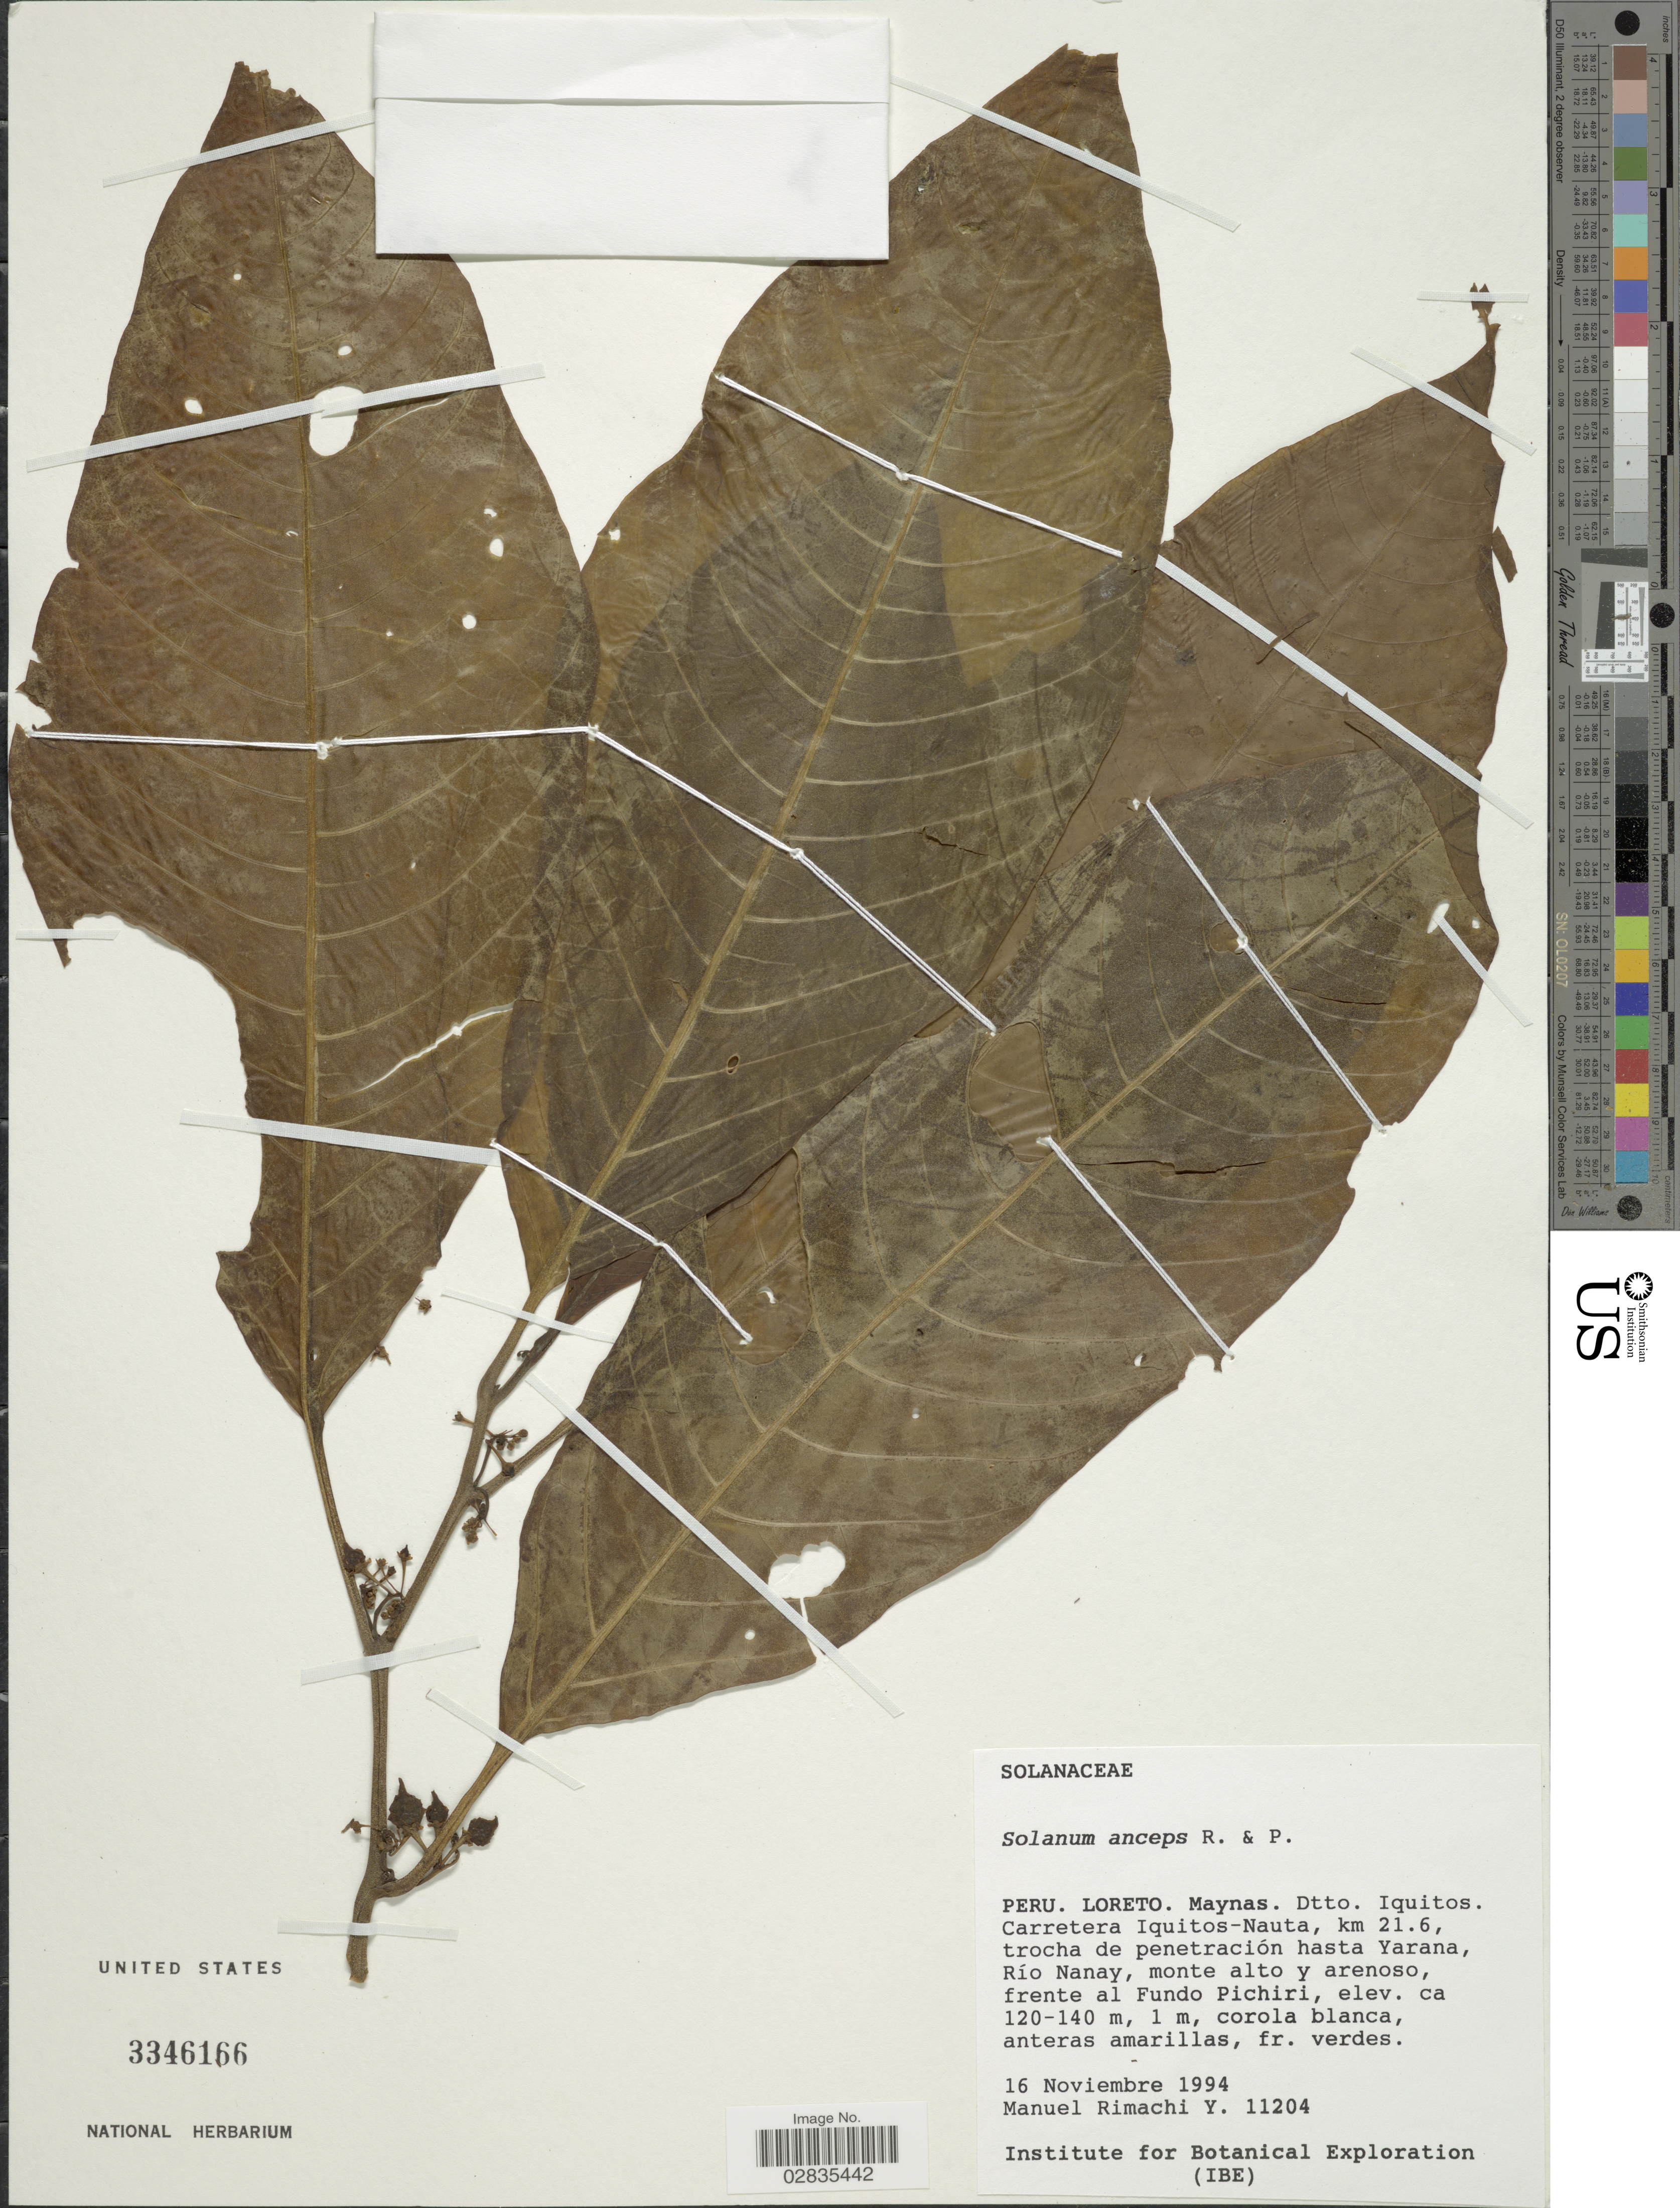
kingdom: Plantae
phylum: Tracheophyta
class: Magnoliopsida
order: Solanales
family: Solanaceae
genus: Solanum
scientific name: Solanum anceps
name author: Ruiz & Pav.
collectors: M. Rimachi Y.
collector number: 11204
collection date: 1994-11-16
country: Peru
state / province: Loreto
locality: Maynas, Dtto. Iquitos, Carretera Iquitos-Nauta, km 21.6, trocha de penetración hasta Yarana, Río Nanay, monte alto y arenoso, frente al Fundo Pichiri.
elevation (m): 120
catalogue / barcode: US 3346166